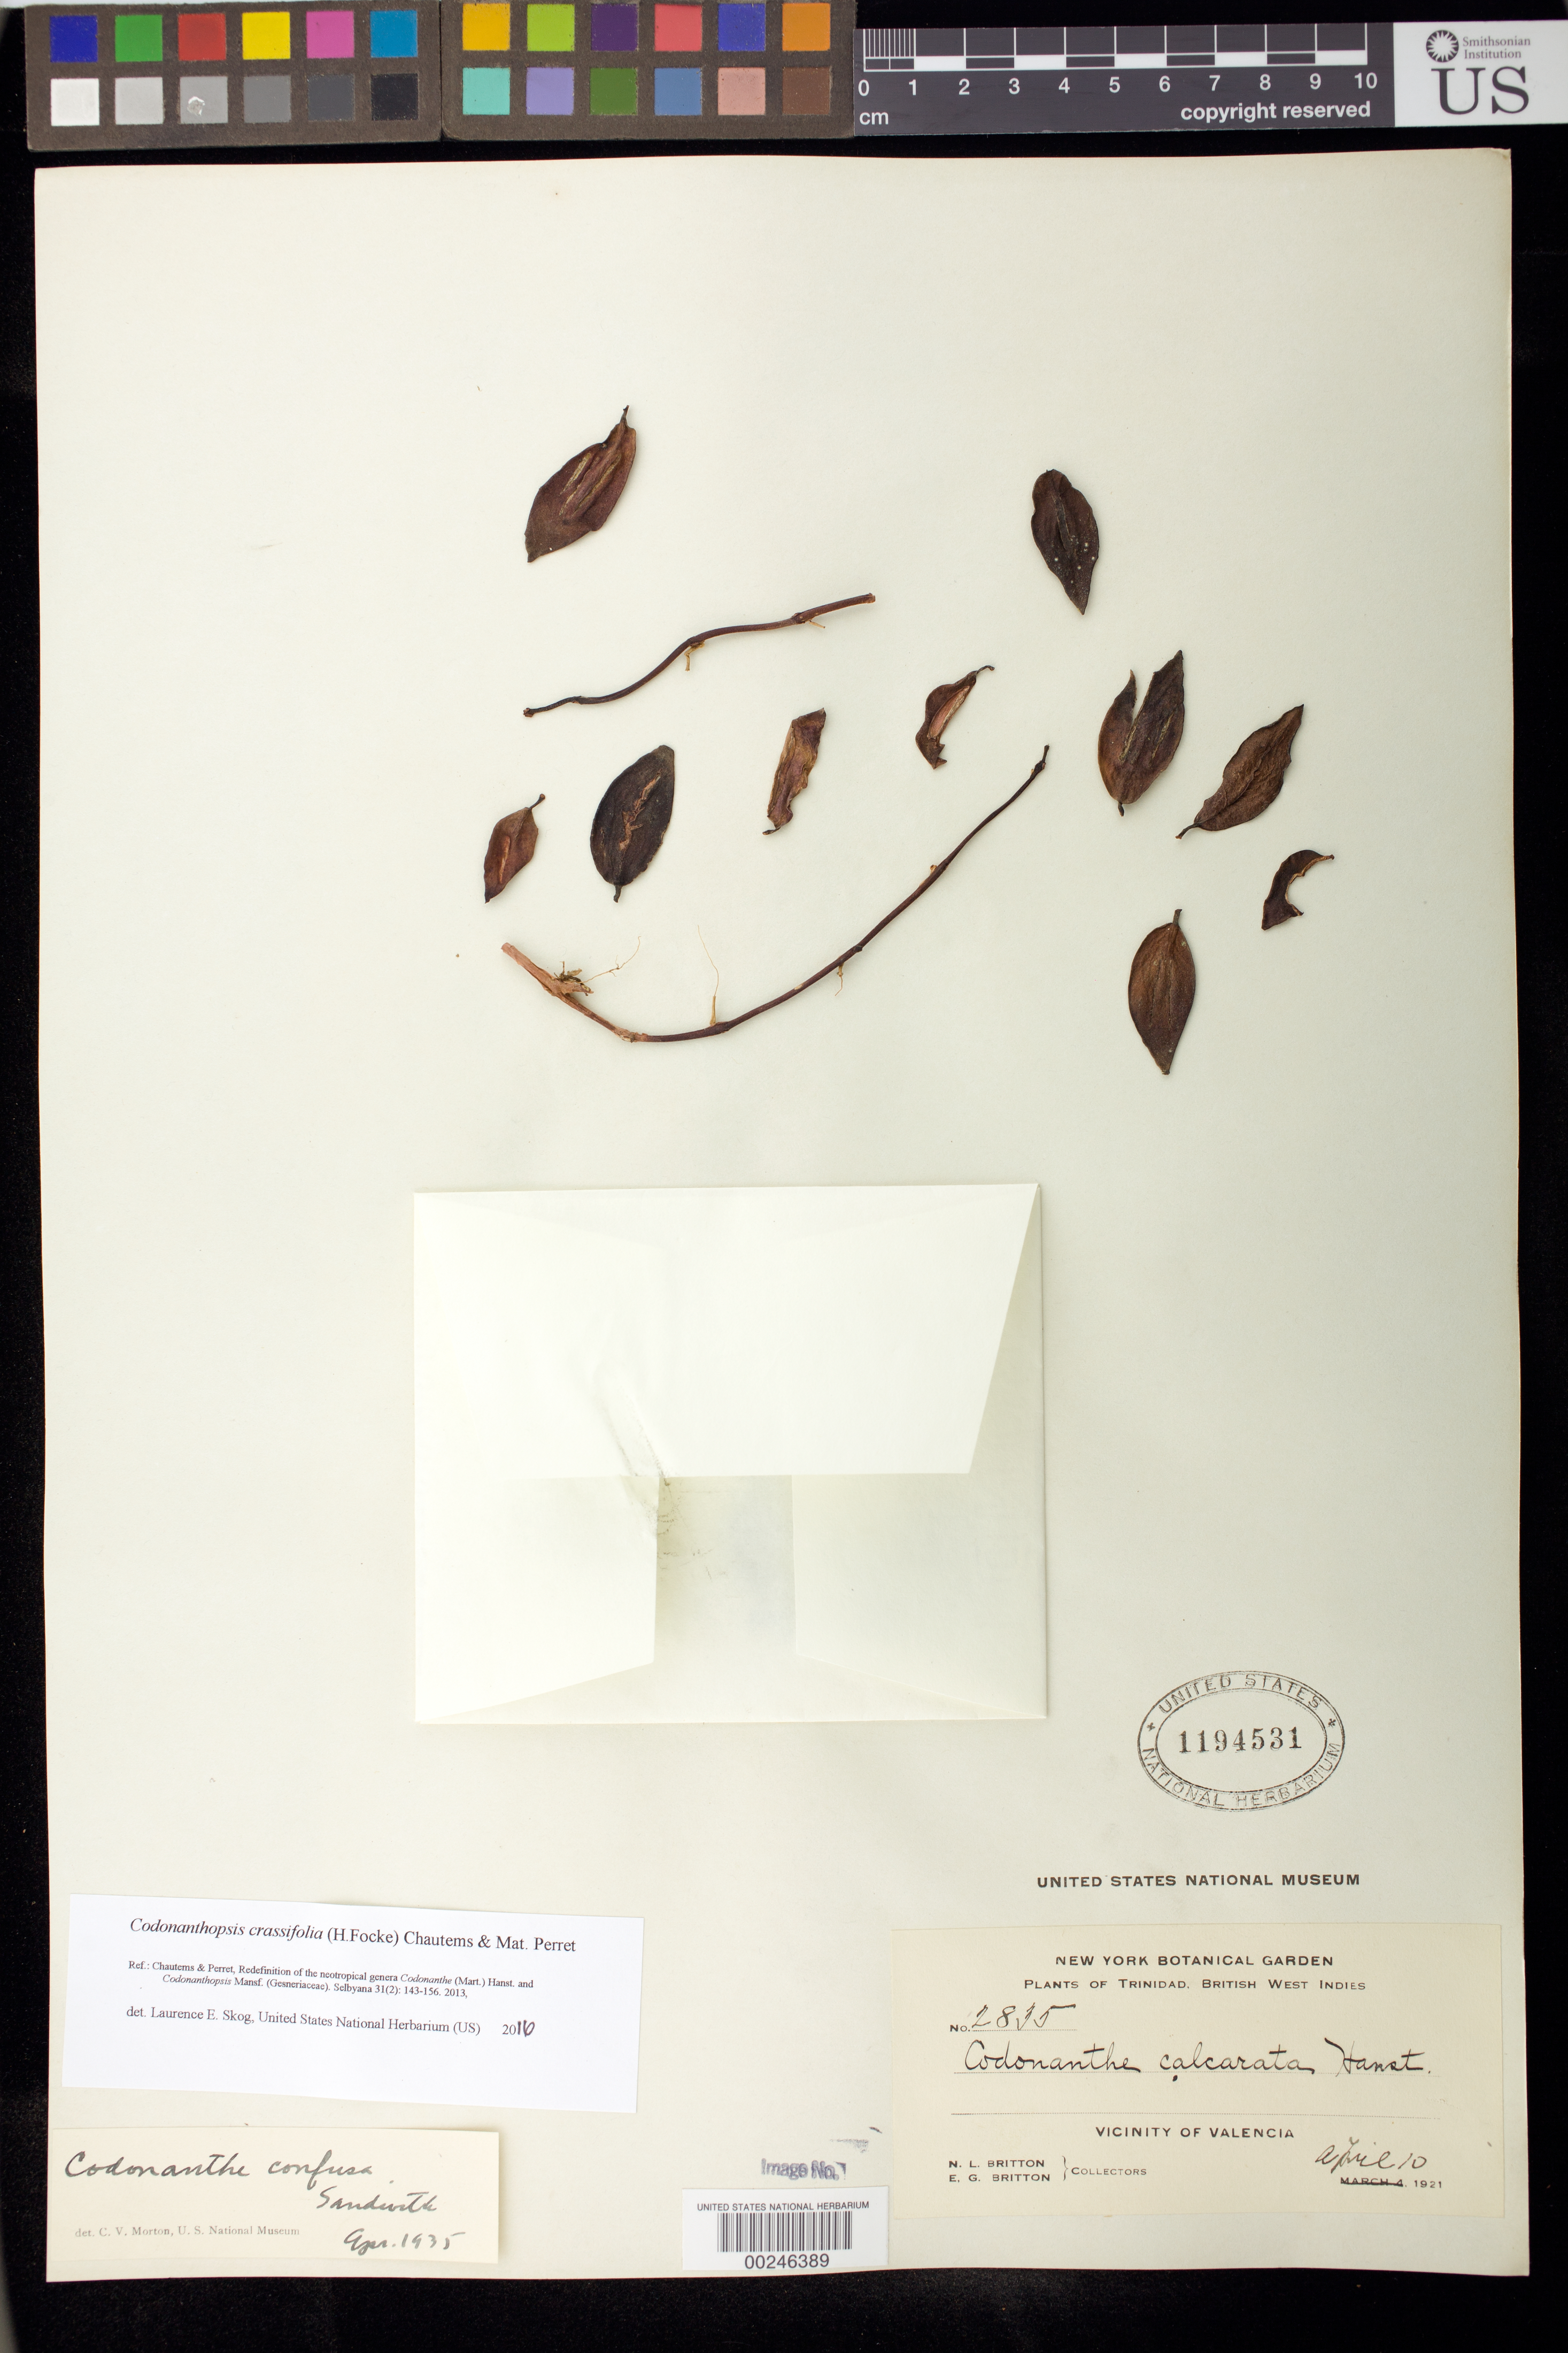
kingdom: Plantae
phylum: Tracheophyta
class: Magnoliopsida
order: Lamiales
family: Gesneriaceae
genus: Codonanthopsis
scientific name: Codonanthopsis crassifolia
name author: (H. Focke) Chautems & Mat.Perret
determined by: Skog, Laurence E.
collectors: N. Britton & E. G. Britton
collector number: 2835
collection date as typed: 10 Apr 1921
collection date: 1921-04-10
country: Trinidad and Tobago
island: Trinidad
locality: Vicinity of Valencia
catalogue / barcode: US 1194531